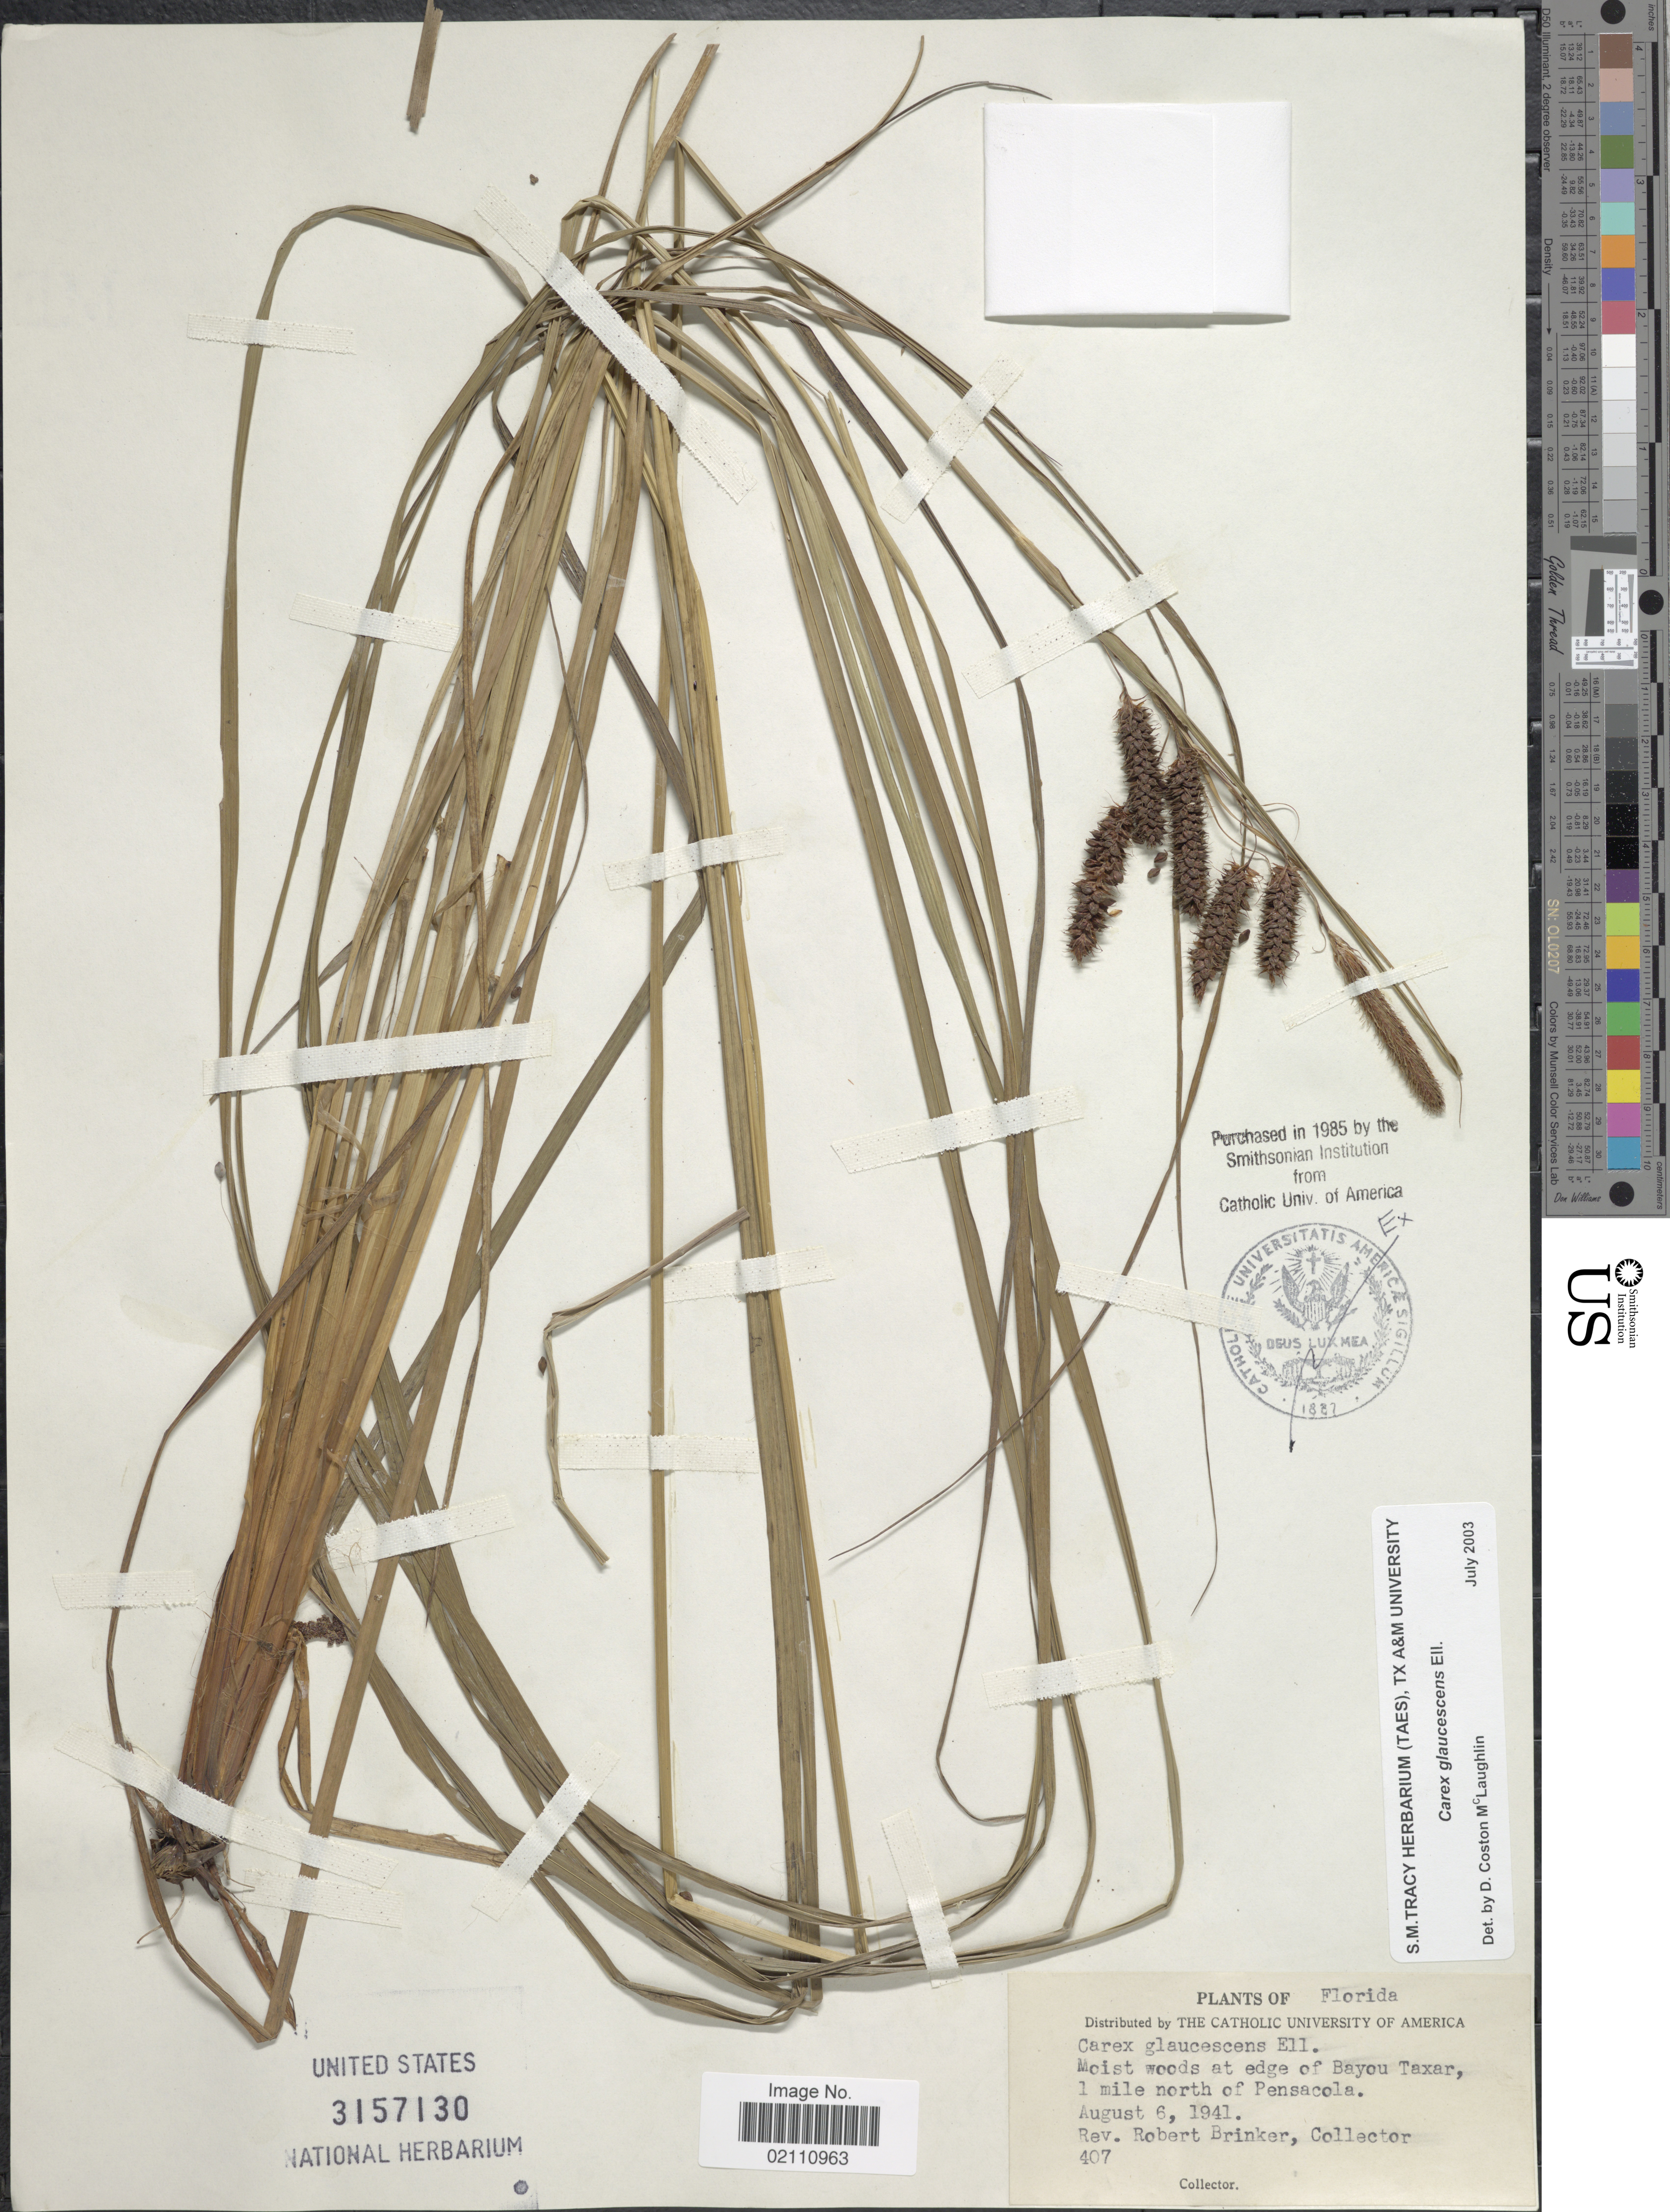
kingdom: Plantae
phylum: Tracheophyta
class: Liliopsida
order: Poales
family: Cyperaceae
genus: Carex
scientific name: Carex glaucescens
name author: Elliott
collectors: R. Brinker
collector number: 407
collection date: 1941-08-06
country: United States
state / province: Florida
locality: Moist woods at edge of Bayou Taxar, 1 mile north of Pensacola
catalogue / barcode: US 3157130